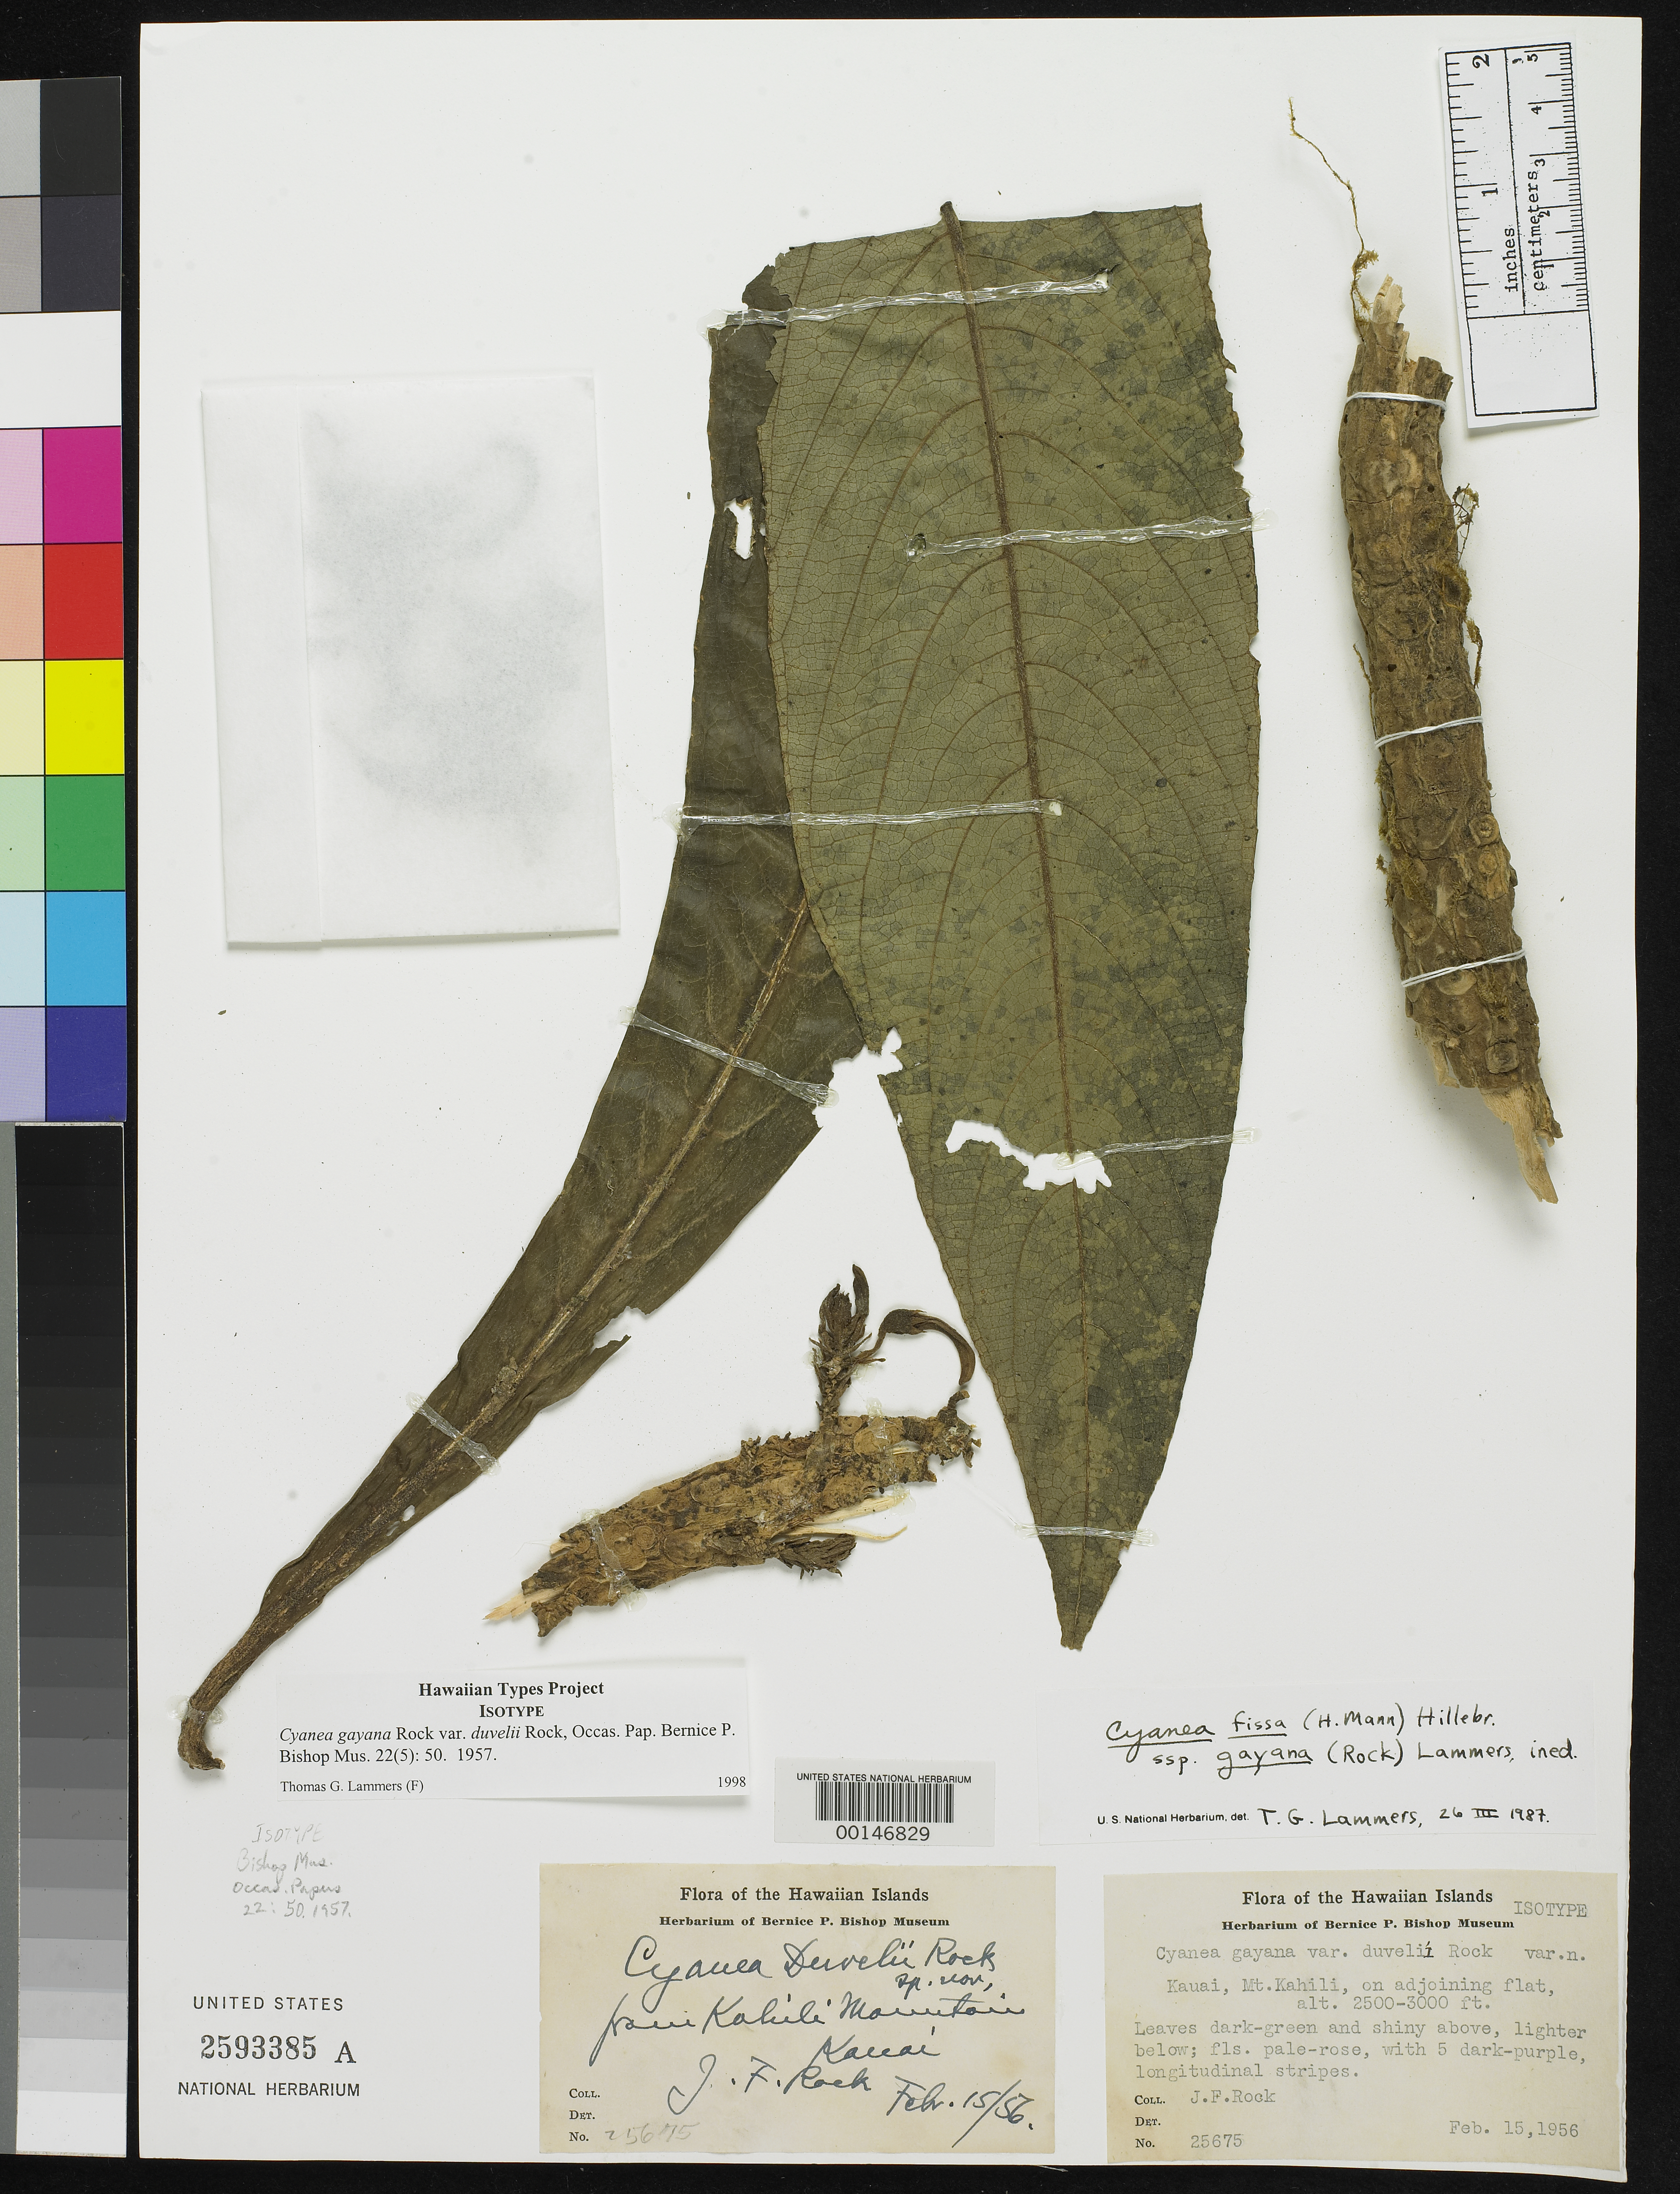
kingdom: Plantae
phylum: Tracheophyta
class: Magnoliopsida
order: Asterales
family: Campanulaceae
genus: Cyanea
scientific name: Cyanea gayana var. duvelii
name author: Rock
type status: Isotype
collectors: J. F. Rock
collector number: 25675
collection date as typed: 15 Feb 1956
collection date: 1956-02-15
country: United States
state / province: Hawaii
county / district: Kauai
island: Kaua'i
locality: Mt. Kahili.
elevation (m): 762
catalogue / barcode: US 2593385A